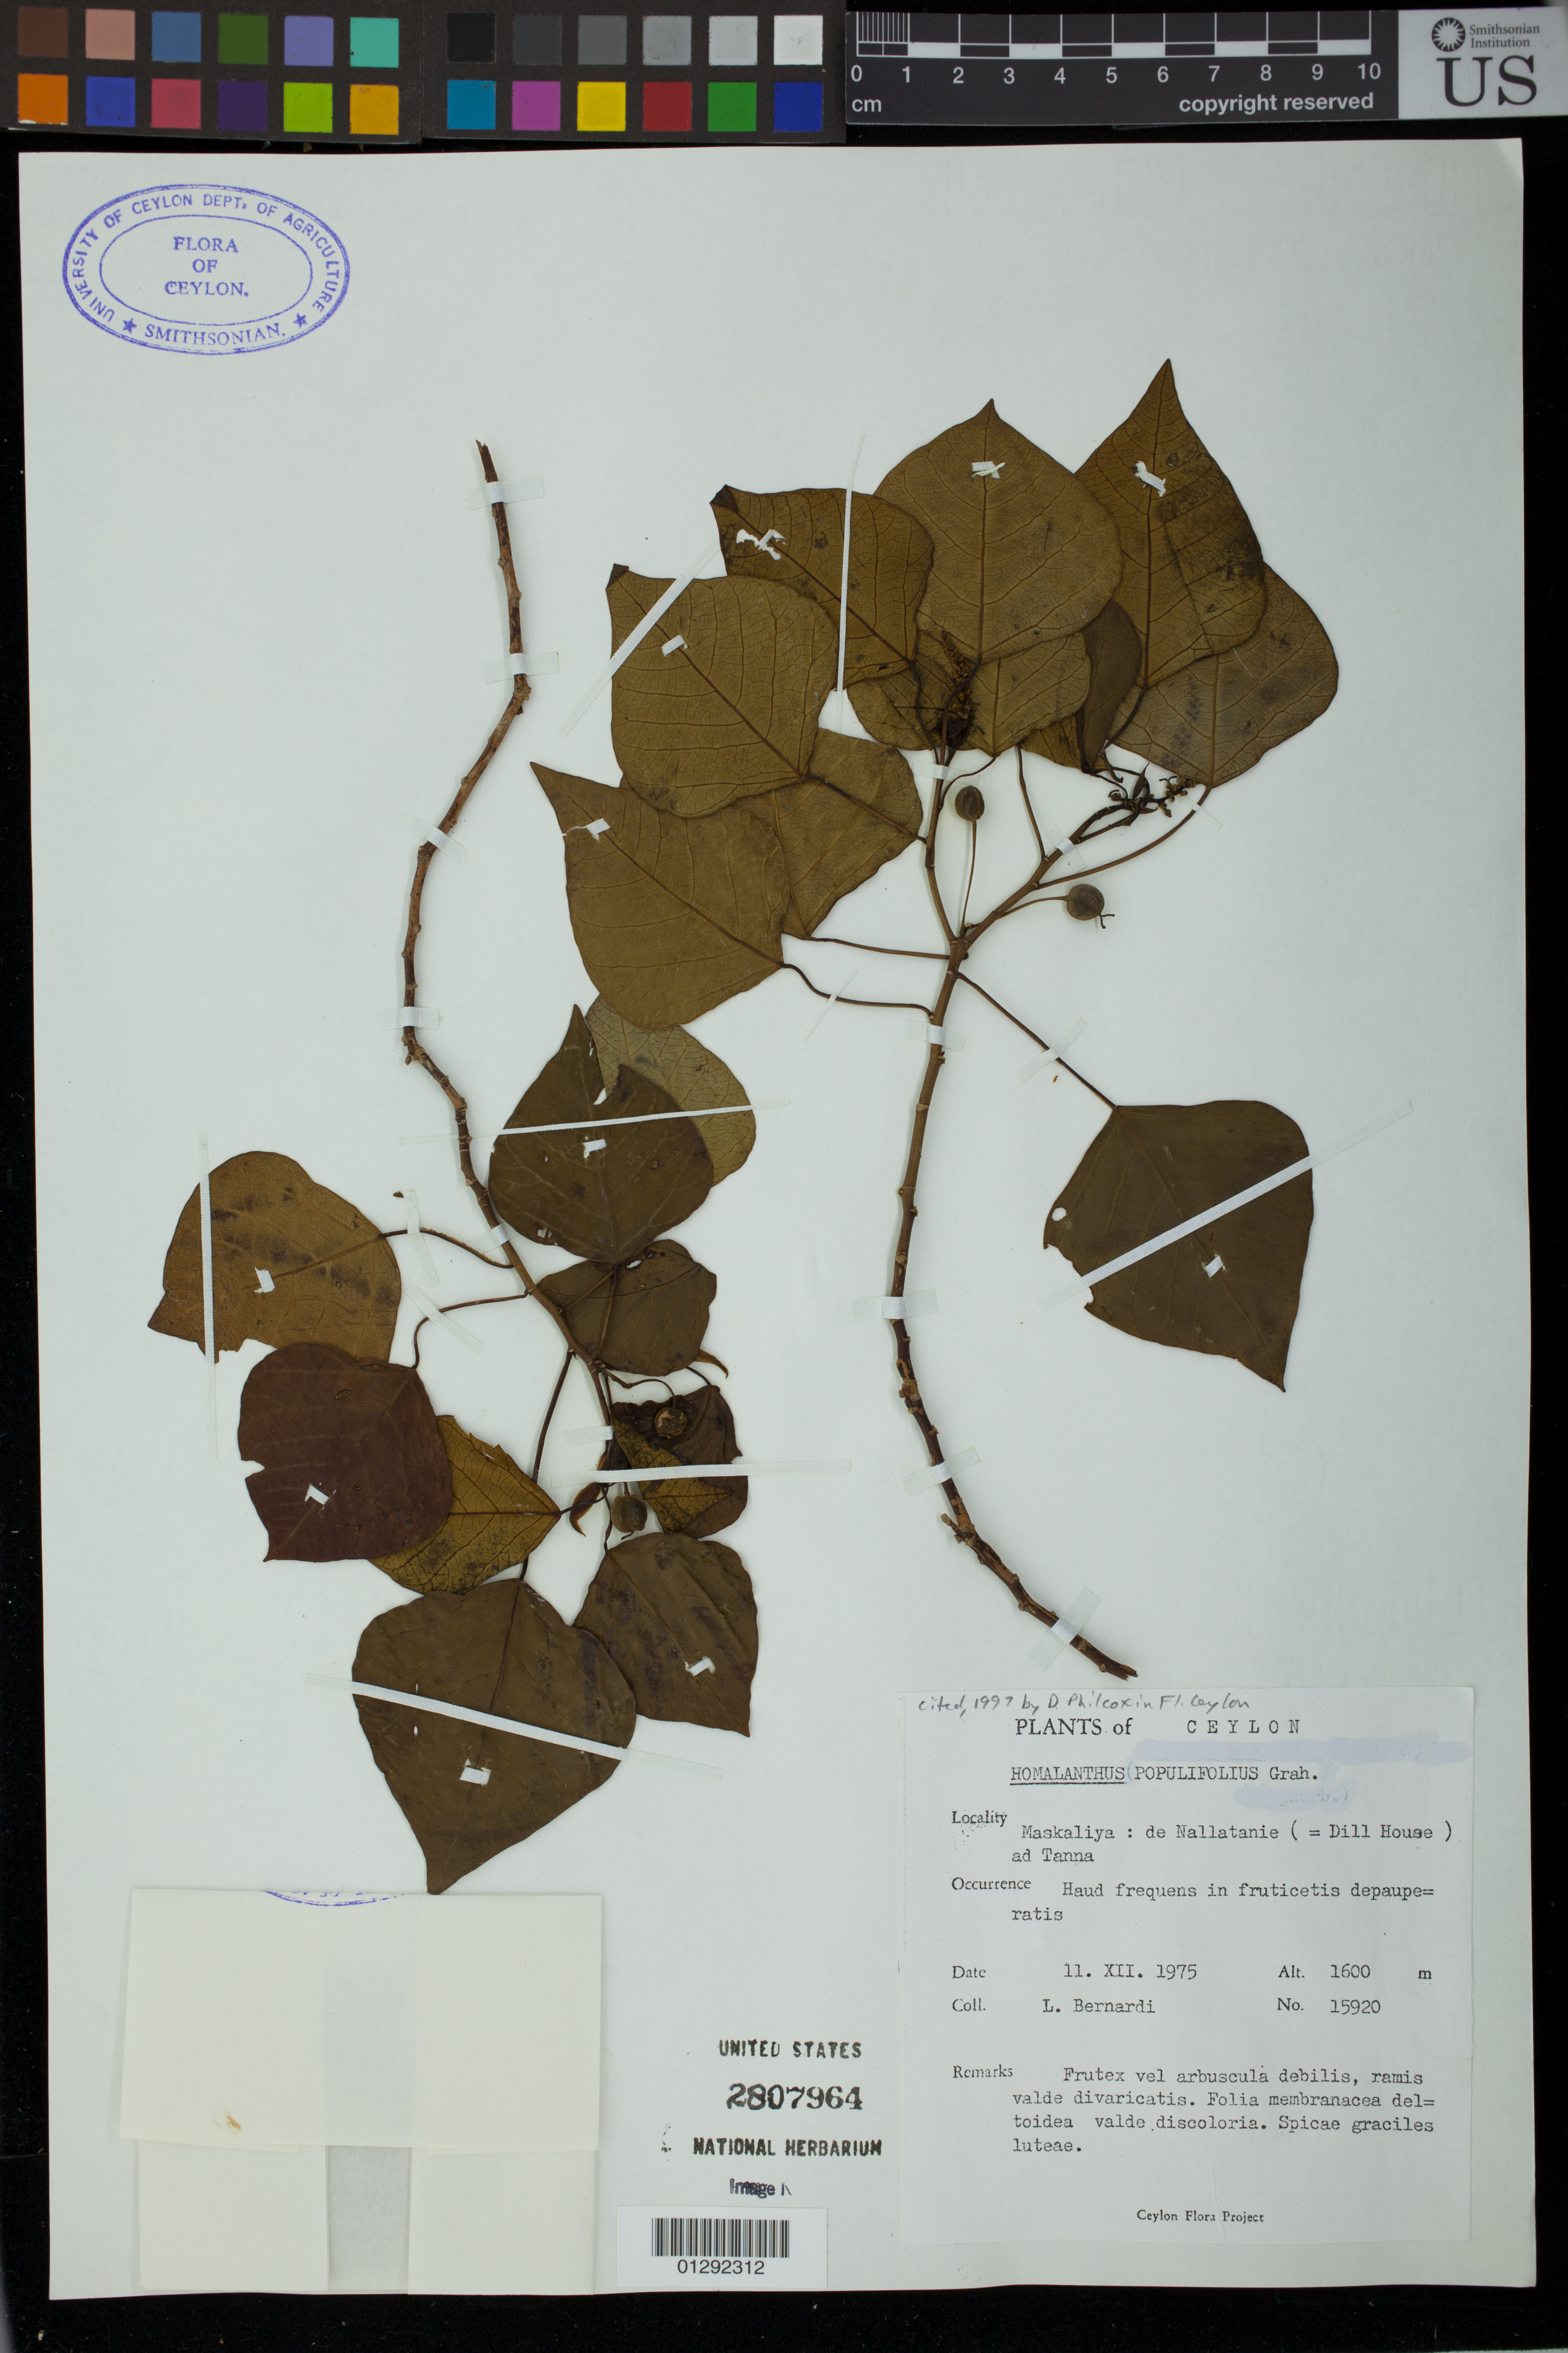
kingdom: Plantae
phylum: Tracheophyta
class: Magnoliopsida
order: Malpighiales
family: Euphorbiaceae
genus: Homalanthus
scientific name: Homalanthus populifolius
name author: Graham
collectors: L. Bernardi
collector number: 15920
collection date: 1975-12-11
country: Sri Lanka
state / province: Central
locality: Ceylon. Maskaliya: de Nallatanie (Dill House) ad Tanna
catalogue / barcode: US 2807964